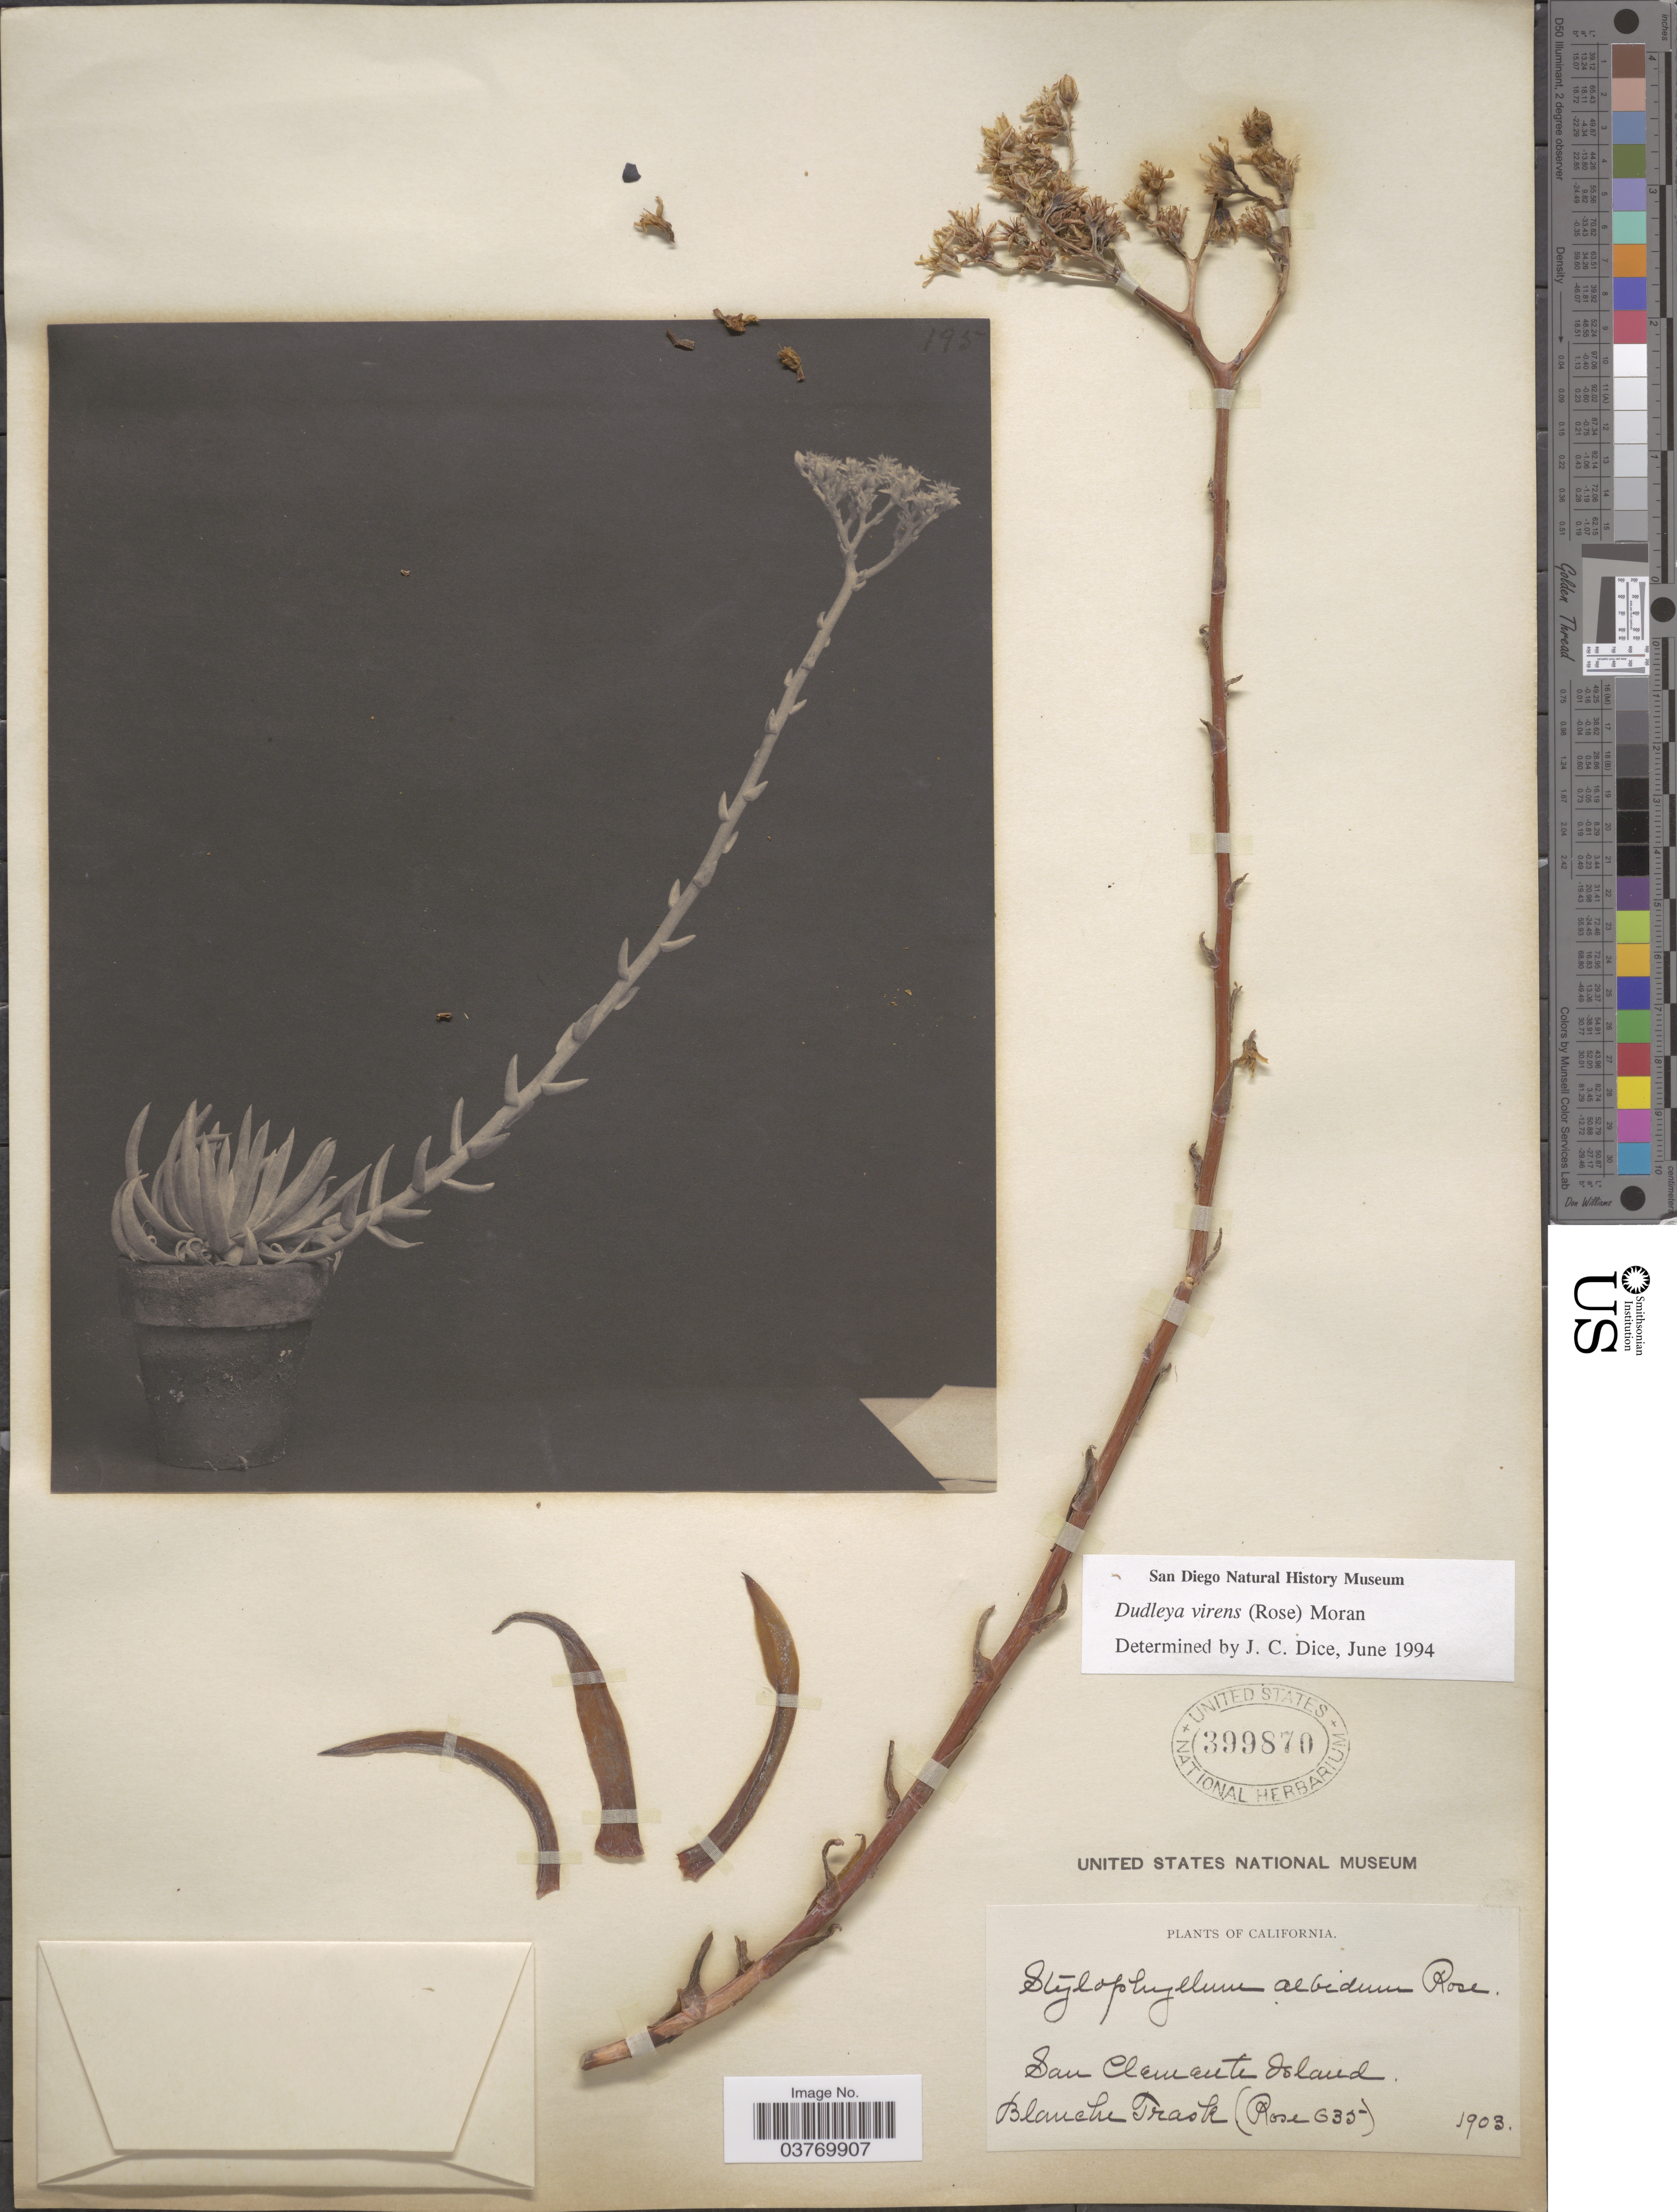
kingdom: Plantae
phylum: Tracheophyta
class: Magnoliopsida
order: Saxifragales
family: Crassulaceae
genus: Dudleya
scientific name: Dudleya virens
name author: (Rose) Moran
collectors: B. Trask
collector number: Rose635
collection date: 1903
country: United States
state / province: California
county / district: Los Angeles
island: San Clemente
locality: San Clemente Island.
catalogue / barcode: US 399870